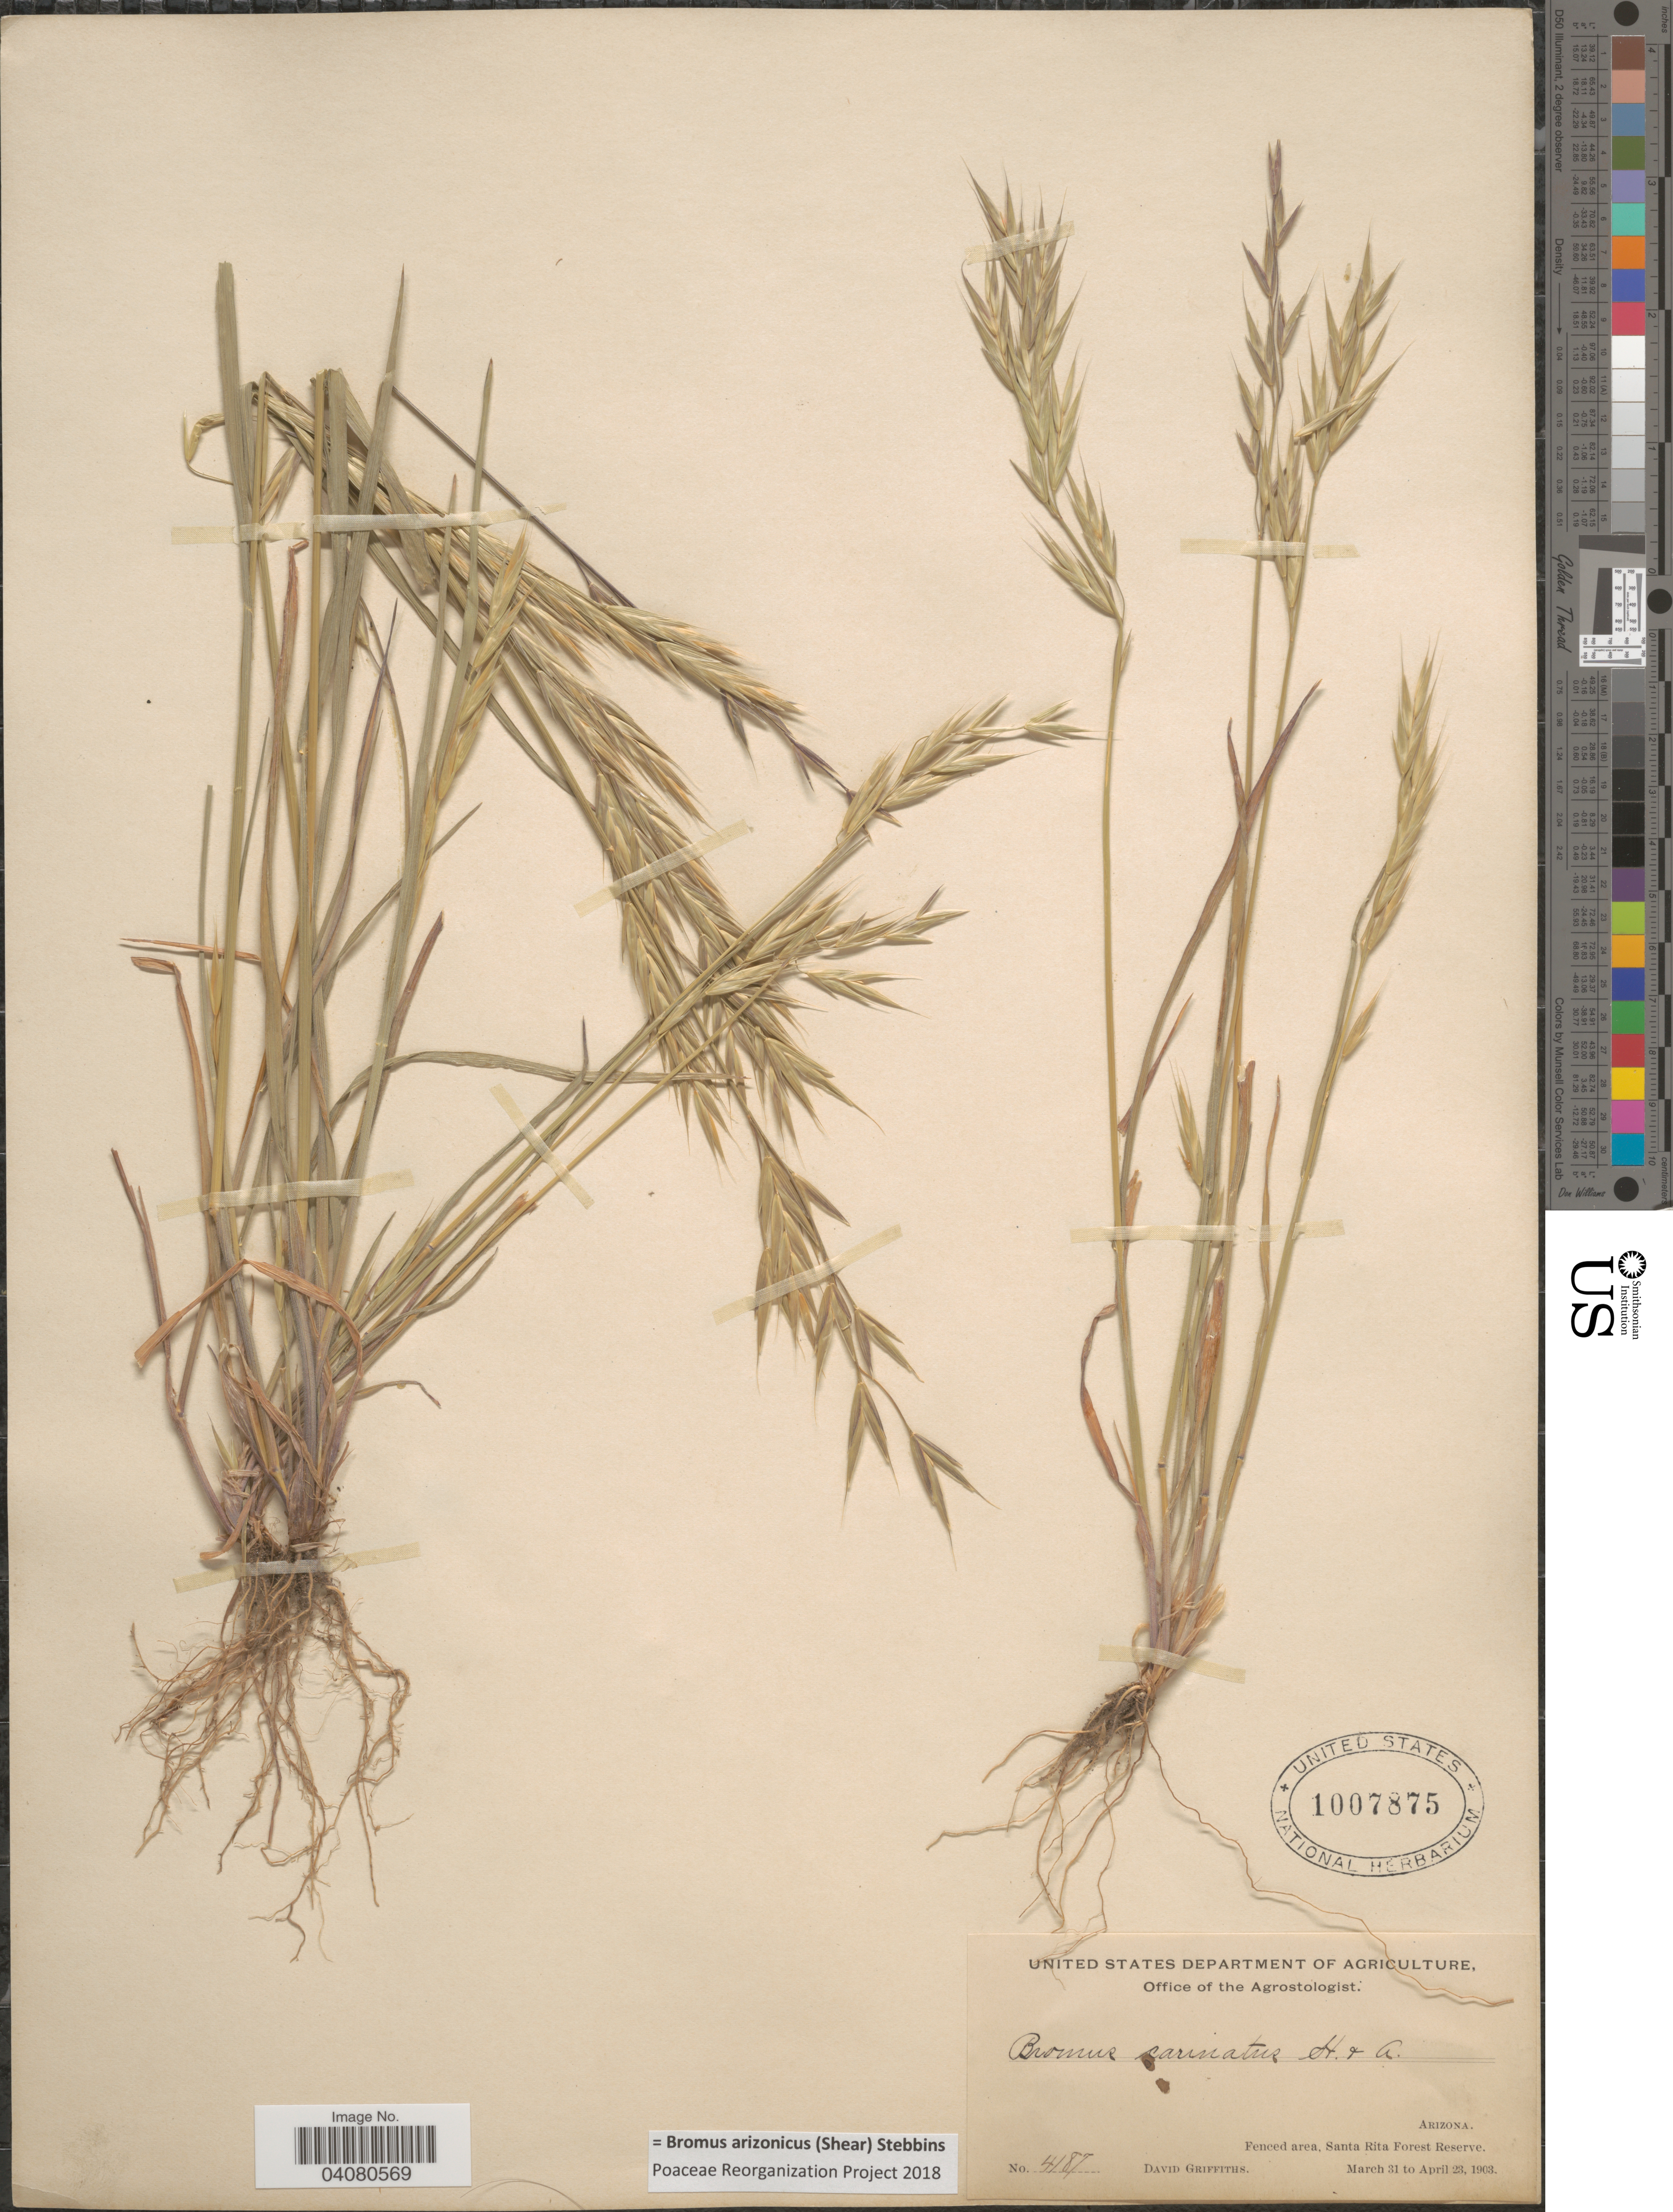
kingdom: Plantae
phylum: Tracheophyta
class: Liliopsida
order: Poales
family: Poaceae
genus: Bromus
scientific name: Bromus arizonicus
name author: (Shear) Stebbins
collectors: D. Griffiths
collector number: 4187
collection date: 1903-03-31/1903-04-23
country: United States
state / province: Arizona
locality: Fenced area, Santa Rita Forest Reserve.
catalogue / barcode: US 1007875